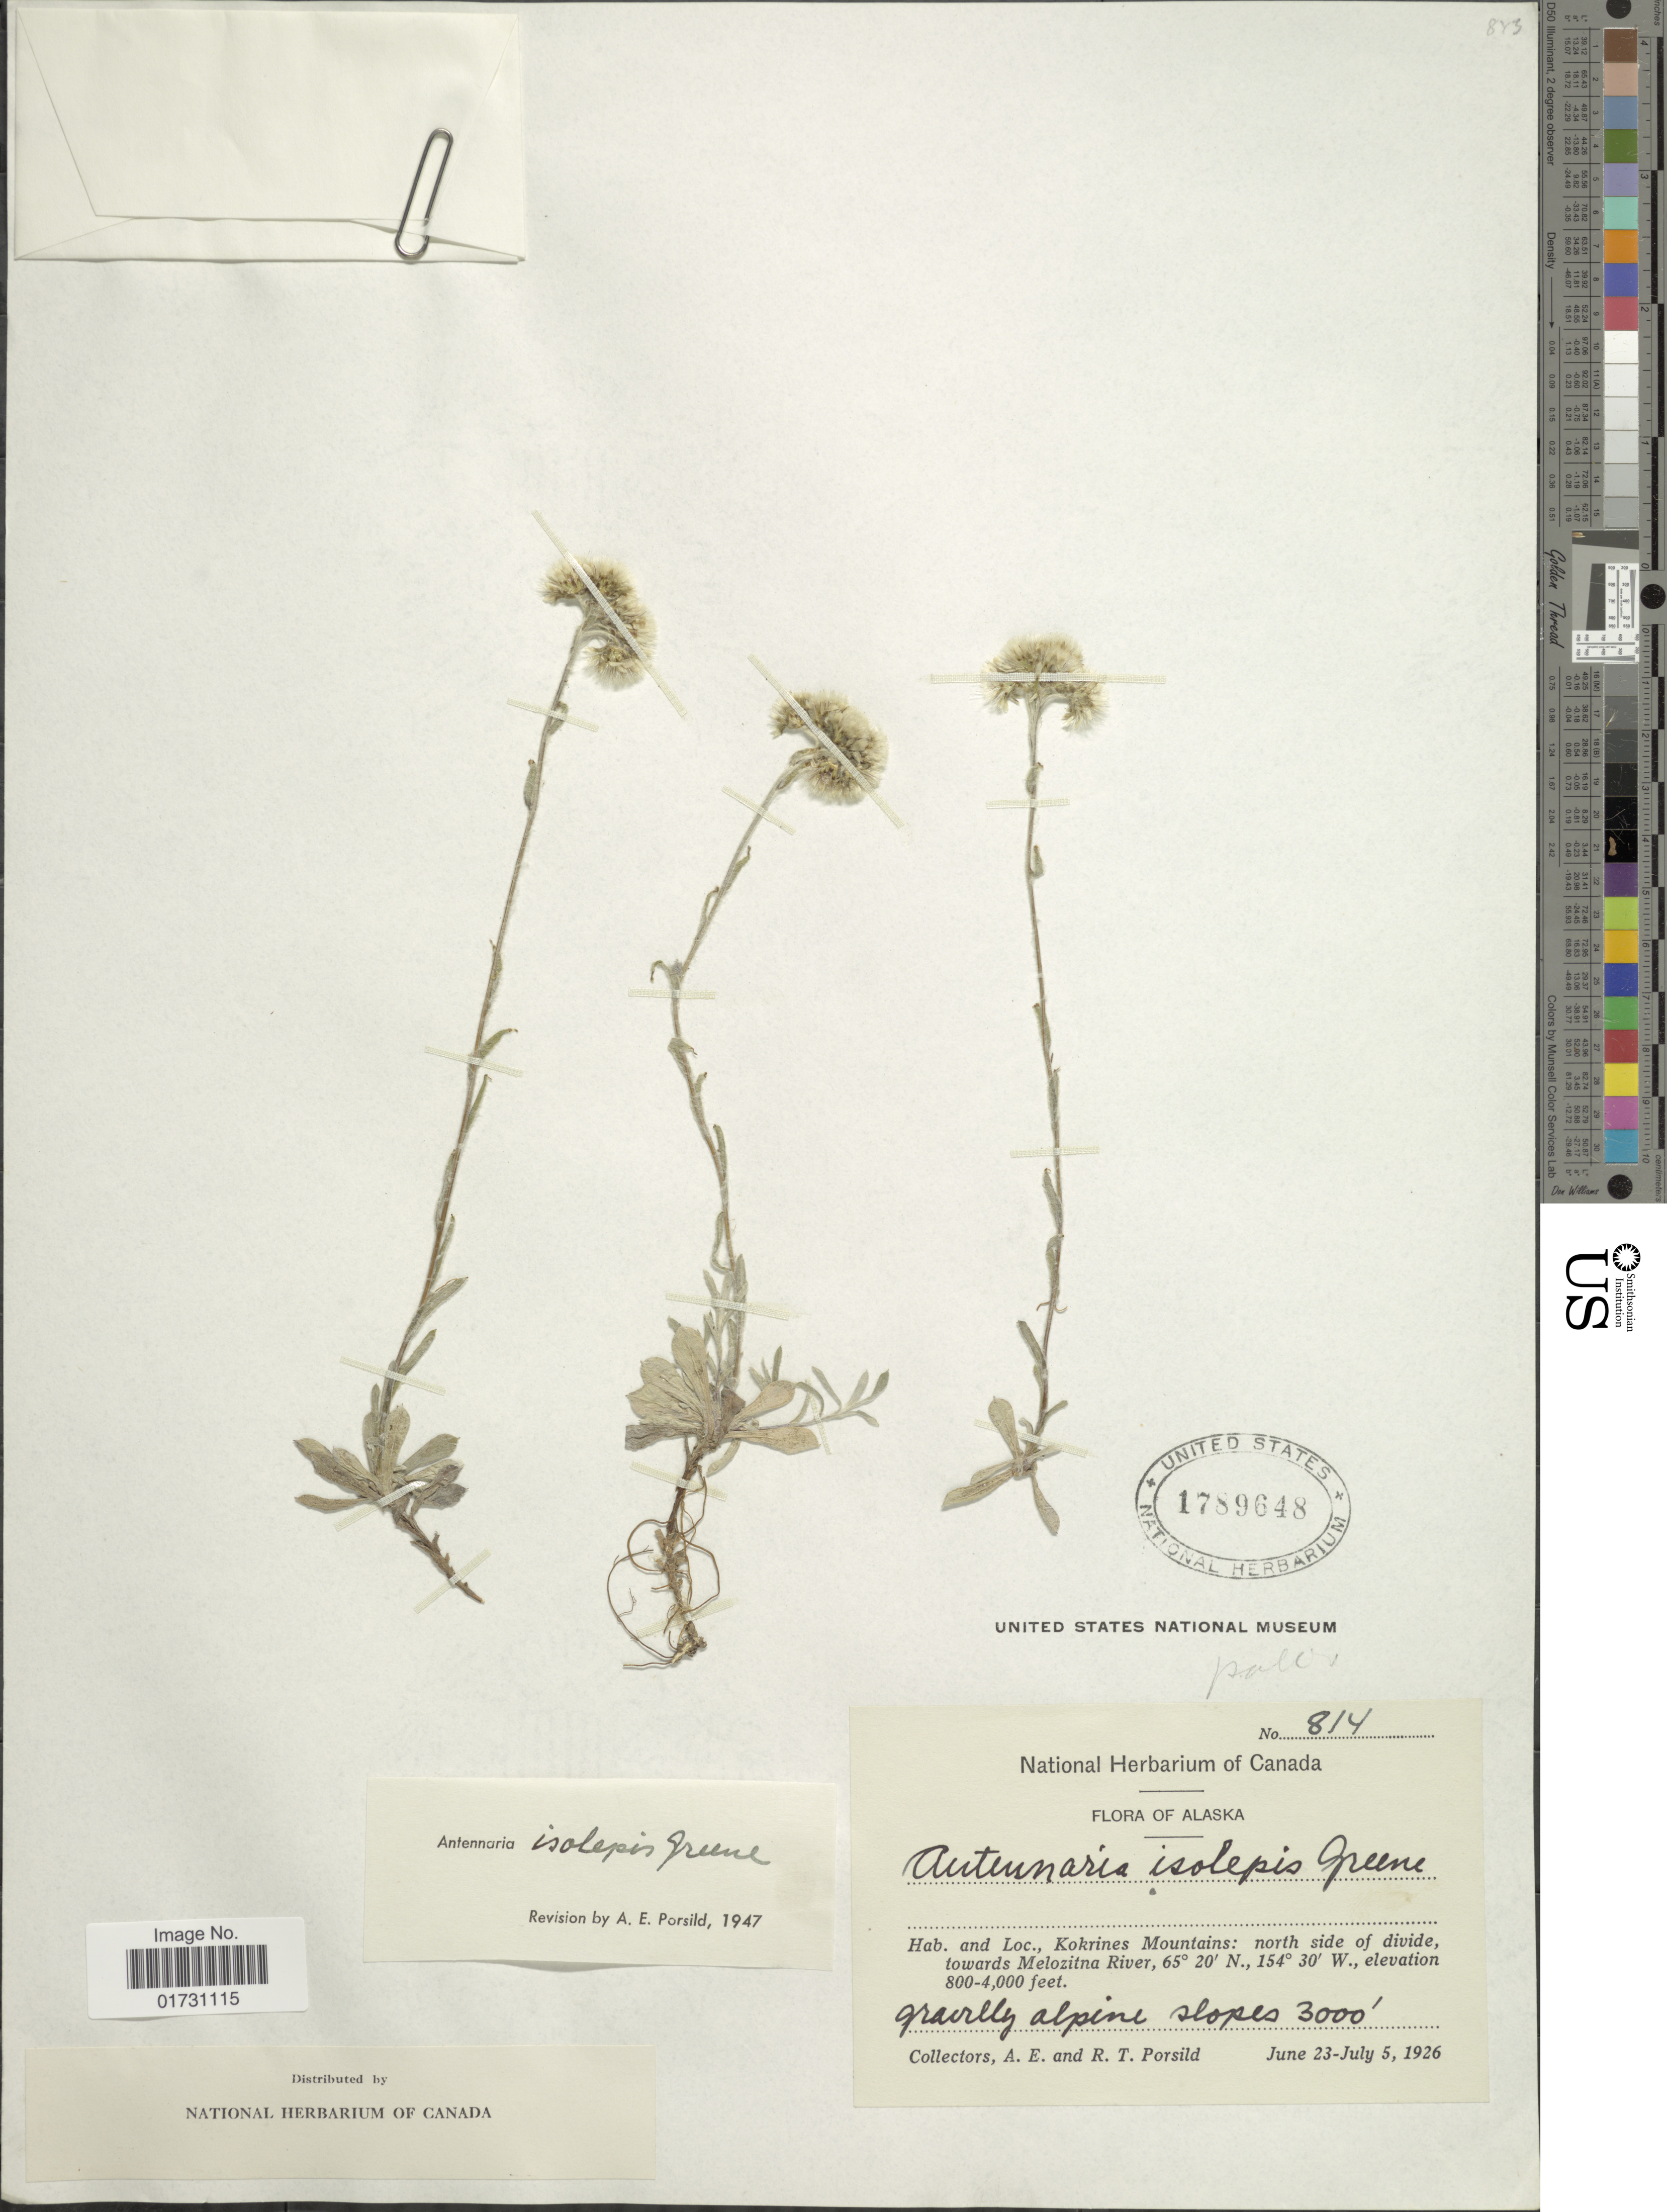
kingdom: Plantae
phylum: Tracheophyta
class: Magnoliopsida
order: Asterales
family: Asteraceae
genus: Antennaria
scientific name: Antennaria isolepis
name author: Greene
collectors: A. E. Porsild & R. T. Porsild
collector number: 814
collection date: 1926-06-23/1926-07-05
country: United States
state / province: Alaska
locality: Kokrines Mountains, north side of divide towards Melozitna River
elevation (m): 244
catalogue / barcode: US 1789648